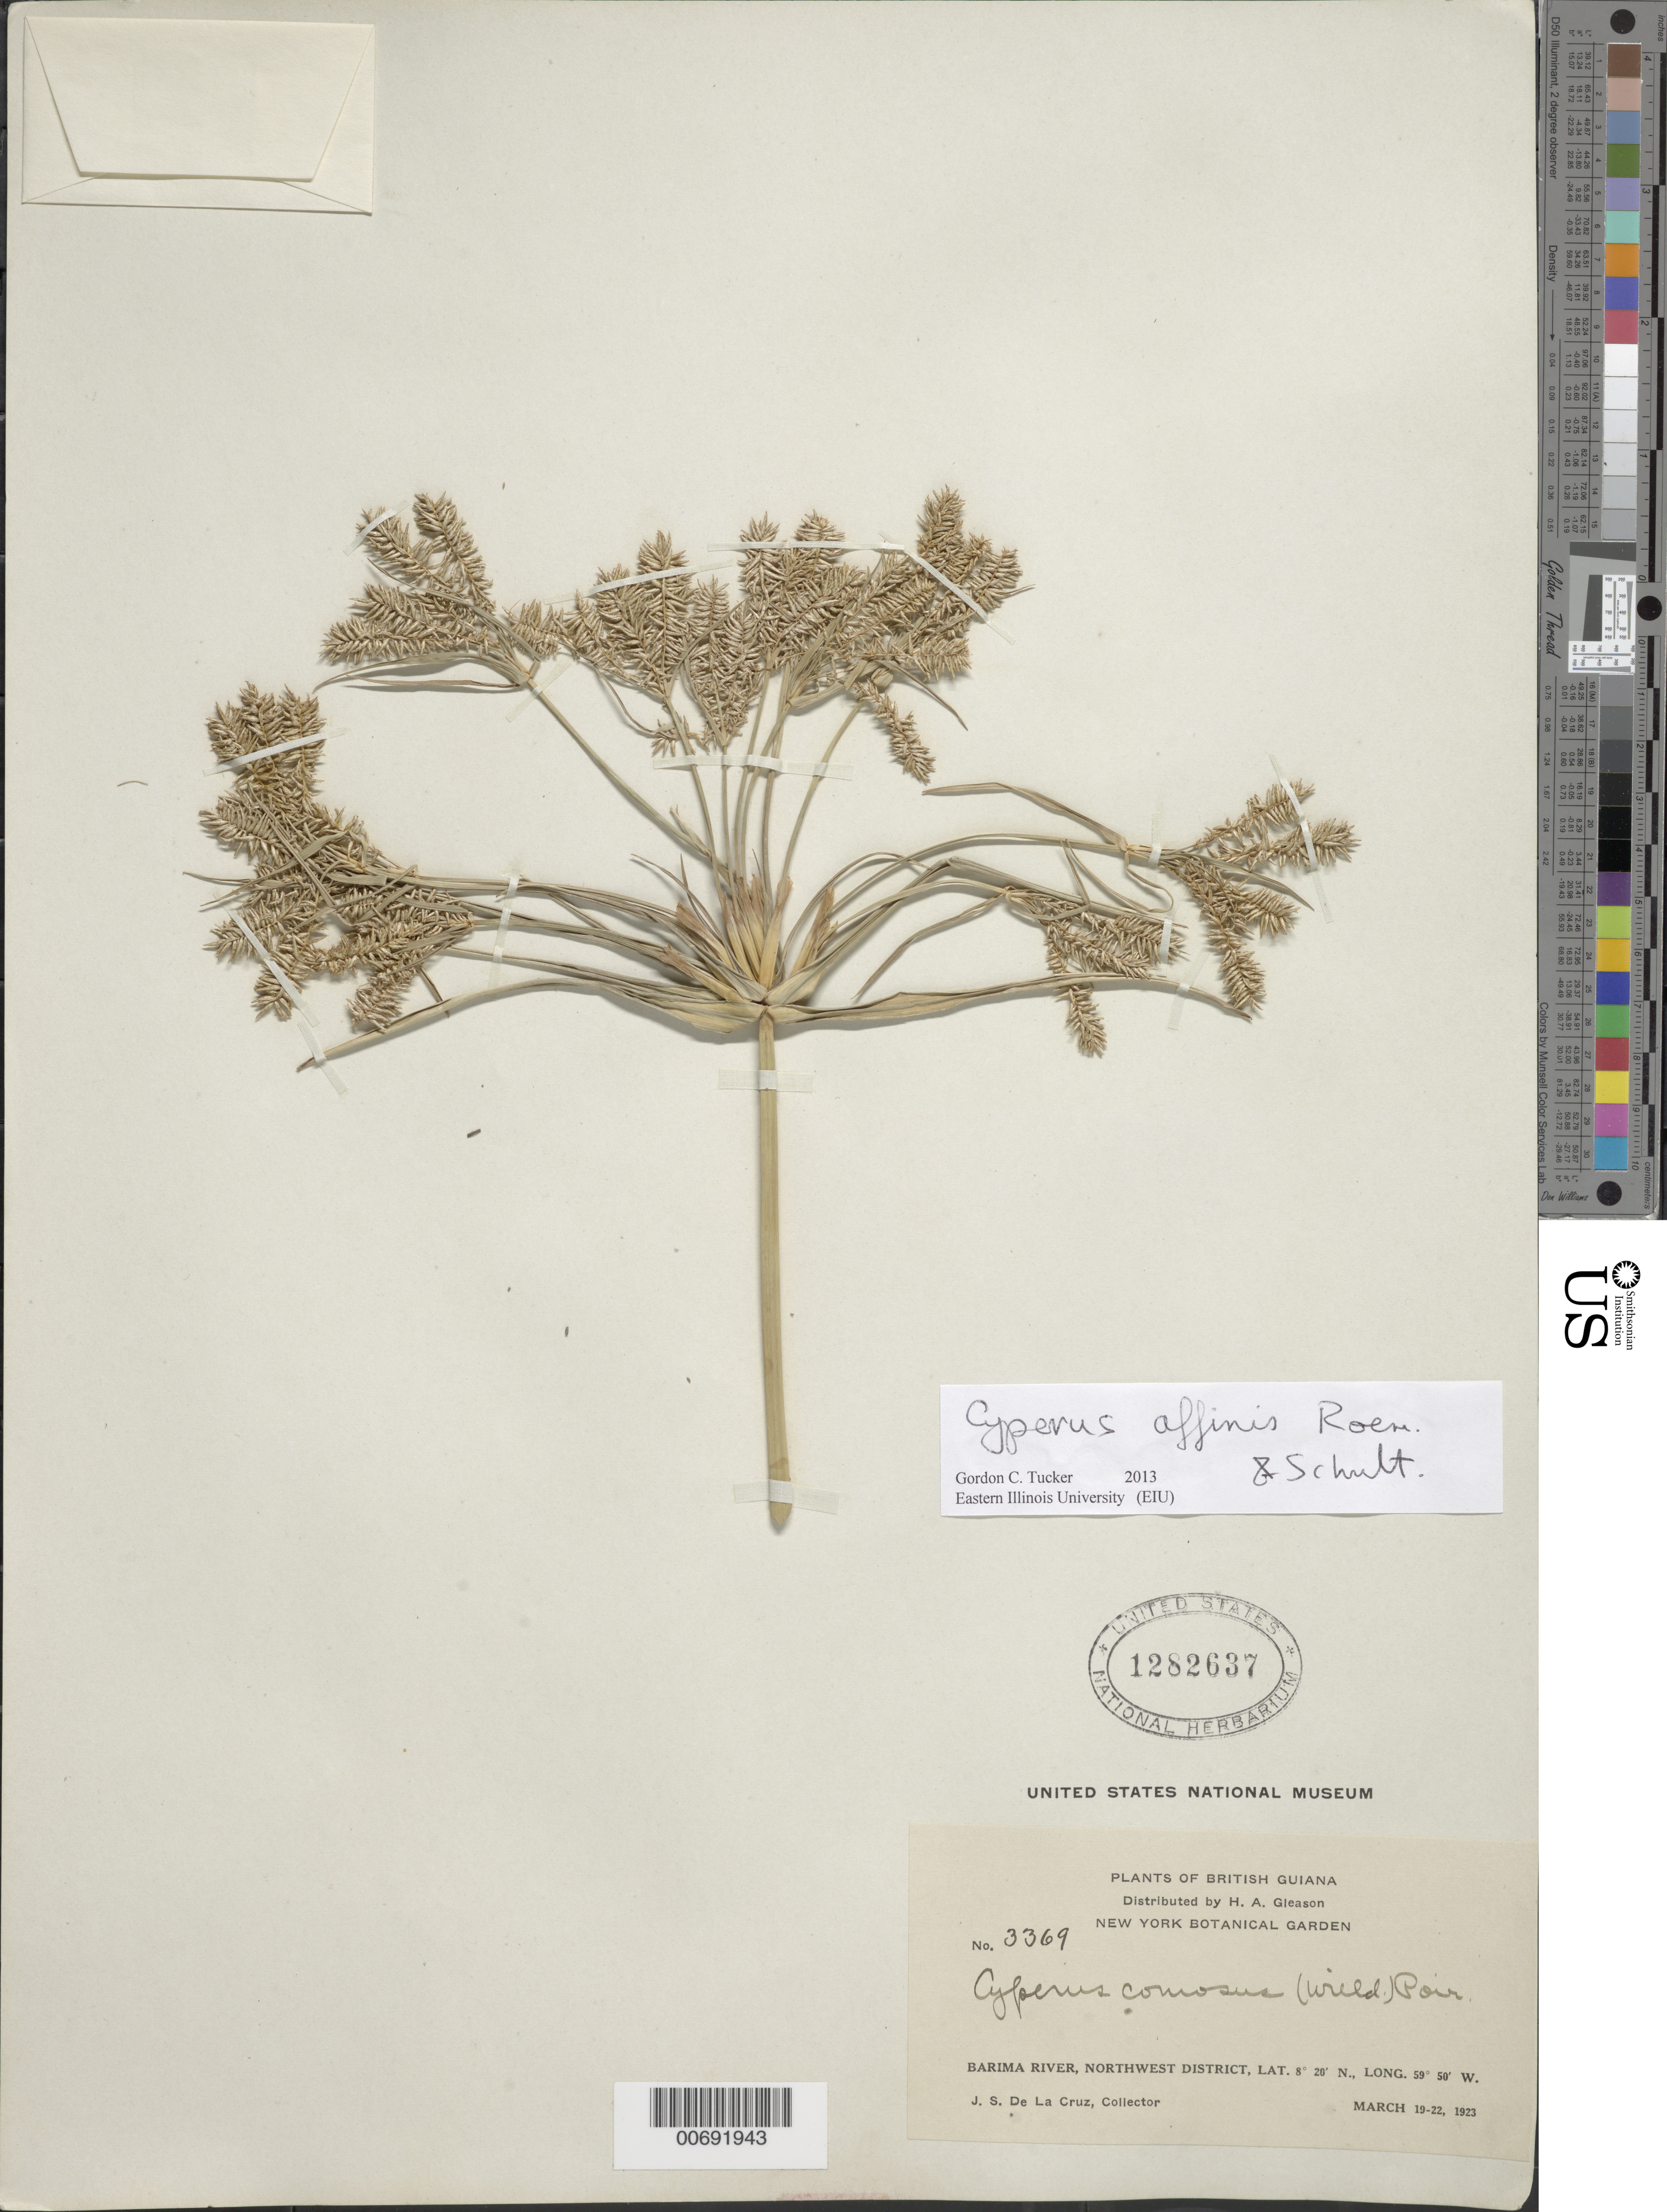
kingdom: Plantae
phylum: Tracheophyta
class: Liliopsida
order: Poales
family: Cyperaceae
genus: Cyperus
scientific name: Cyperus affinis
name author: Roem. & Schult.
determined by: Tucker, G. C.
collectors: J. S. de la Cruz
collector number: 3369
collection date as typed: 19-Mar-23 to 22-Mar-23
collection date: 1923-03-19/1923-03-22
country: Guyana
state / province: Barima-Waini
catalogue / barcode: US 1282637